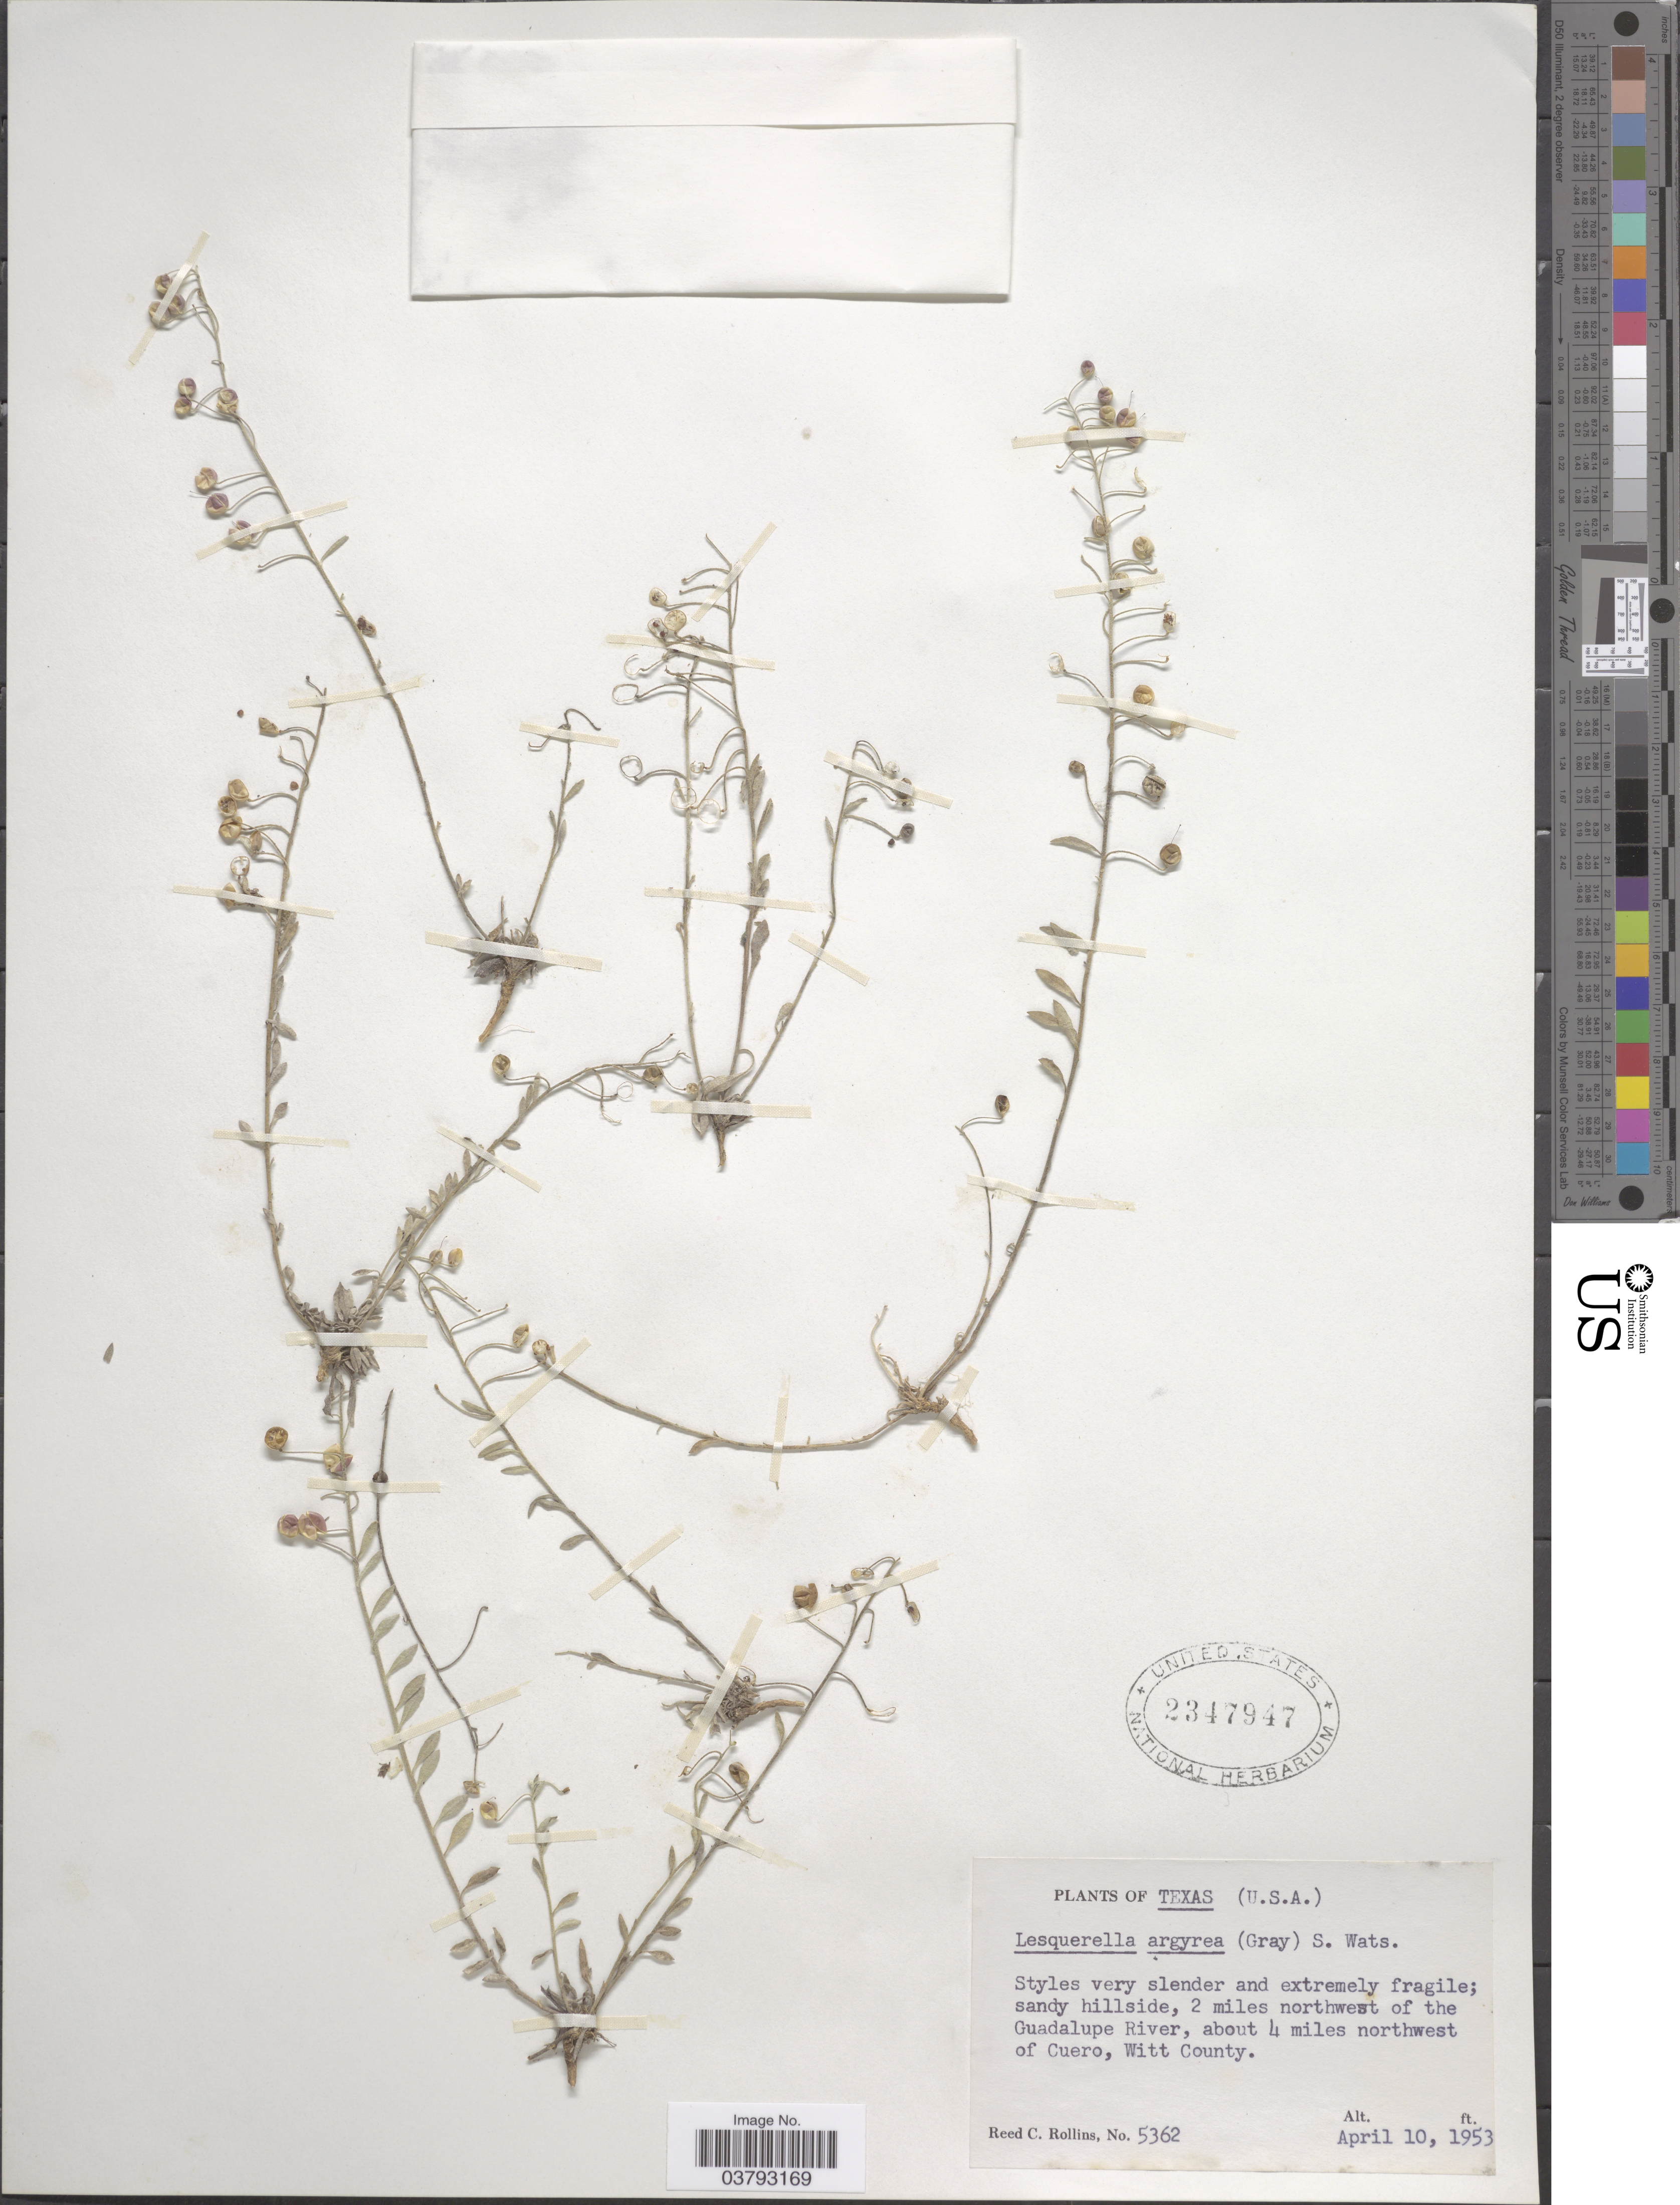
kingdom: Plantae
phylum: Tracheophyta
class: Magnoliopsida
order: Brassicales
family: Brassicaceae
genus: Lesquerella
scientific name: Lesquerella argyraea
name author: (A. Gray) S. Watson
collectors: R. C. Rollins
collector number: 5362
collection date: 1953-04-10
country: United States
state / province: Texas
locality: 2 miles northwest of the Guadalupe River, about 4 miles northwest of Cuero, Witt County.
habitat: sandy hillside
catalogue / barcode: US 2347947